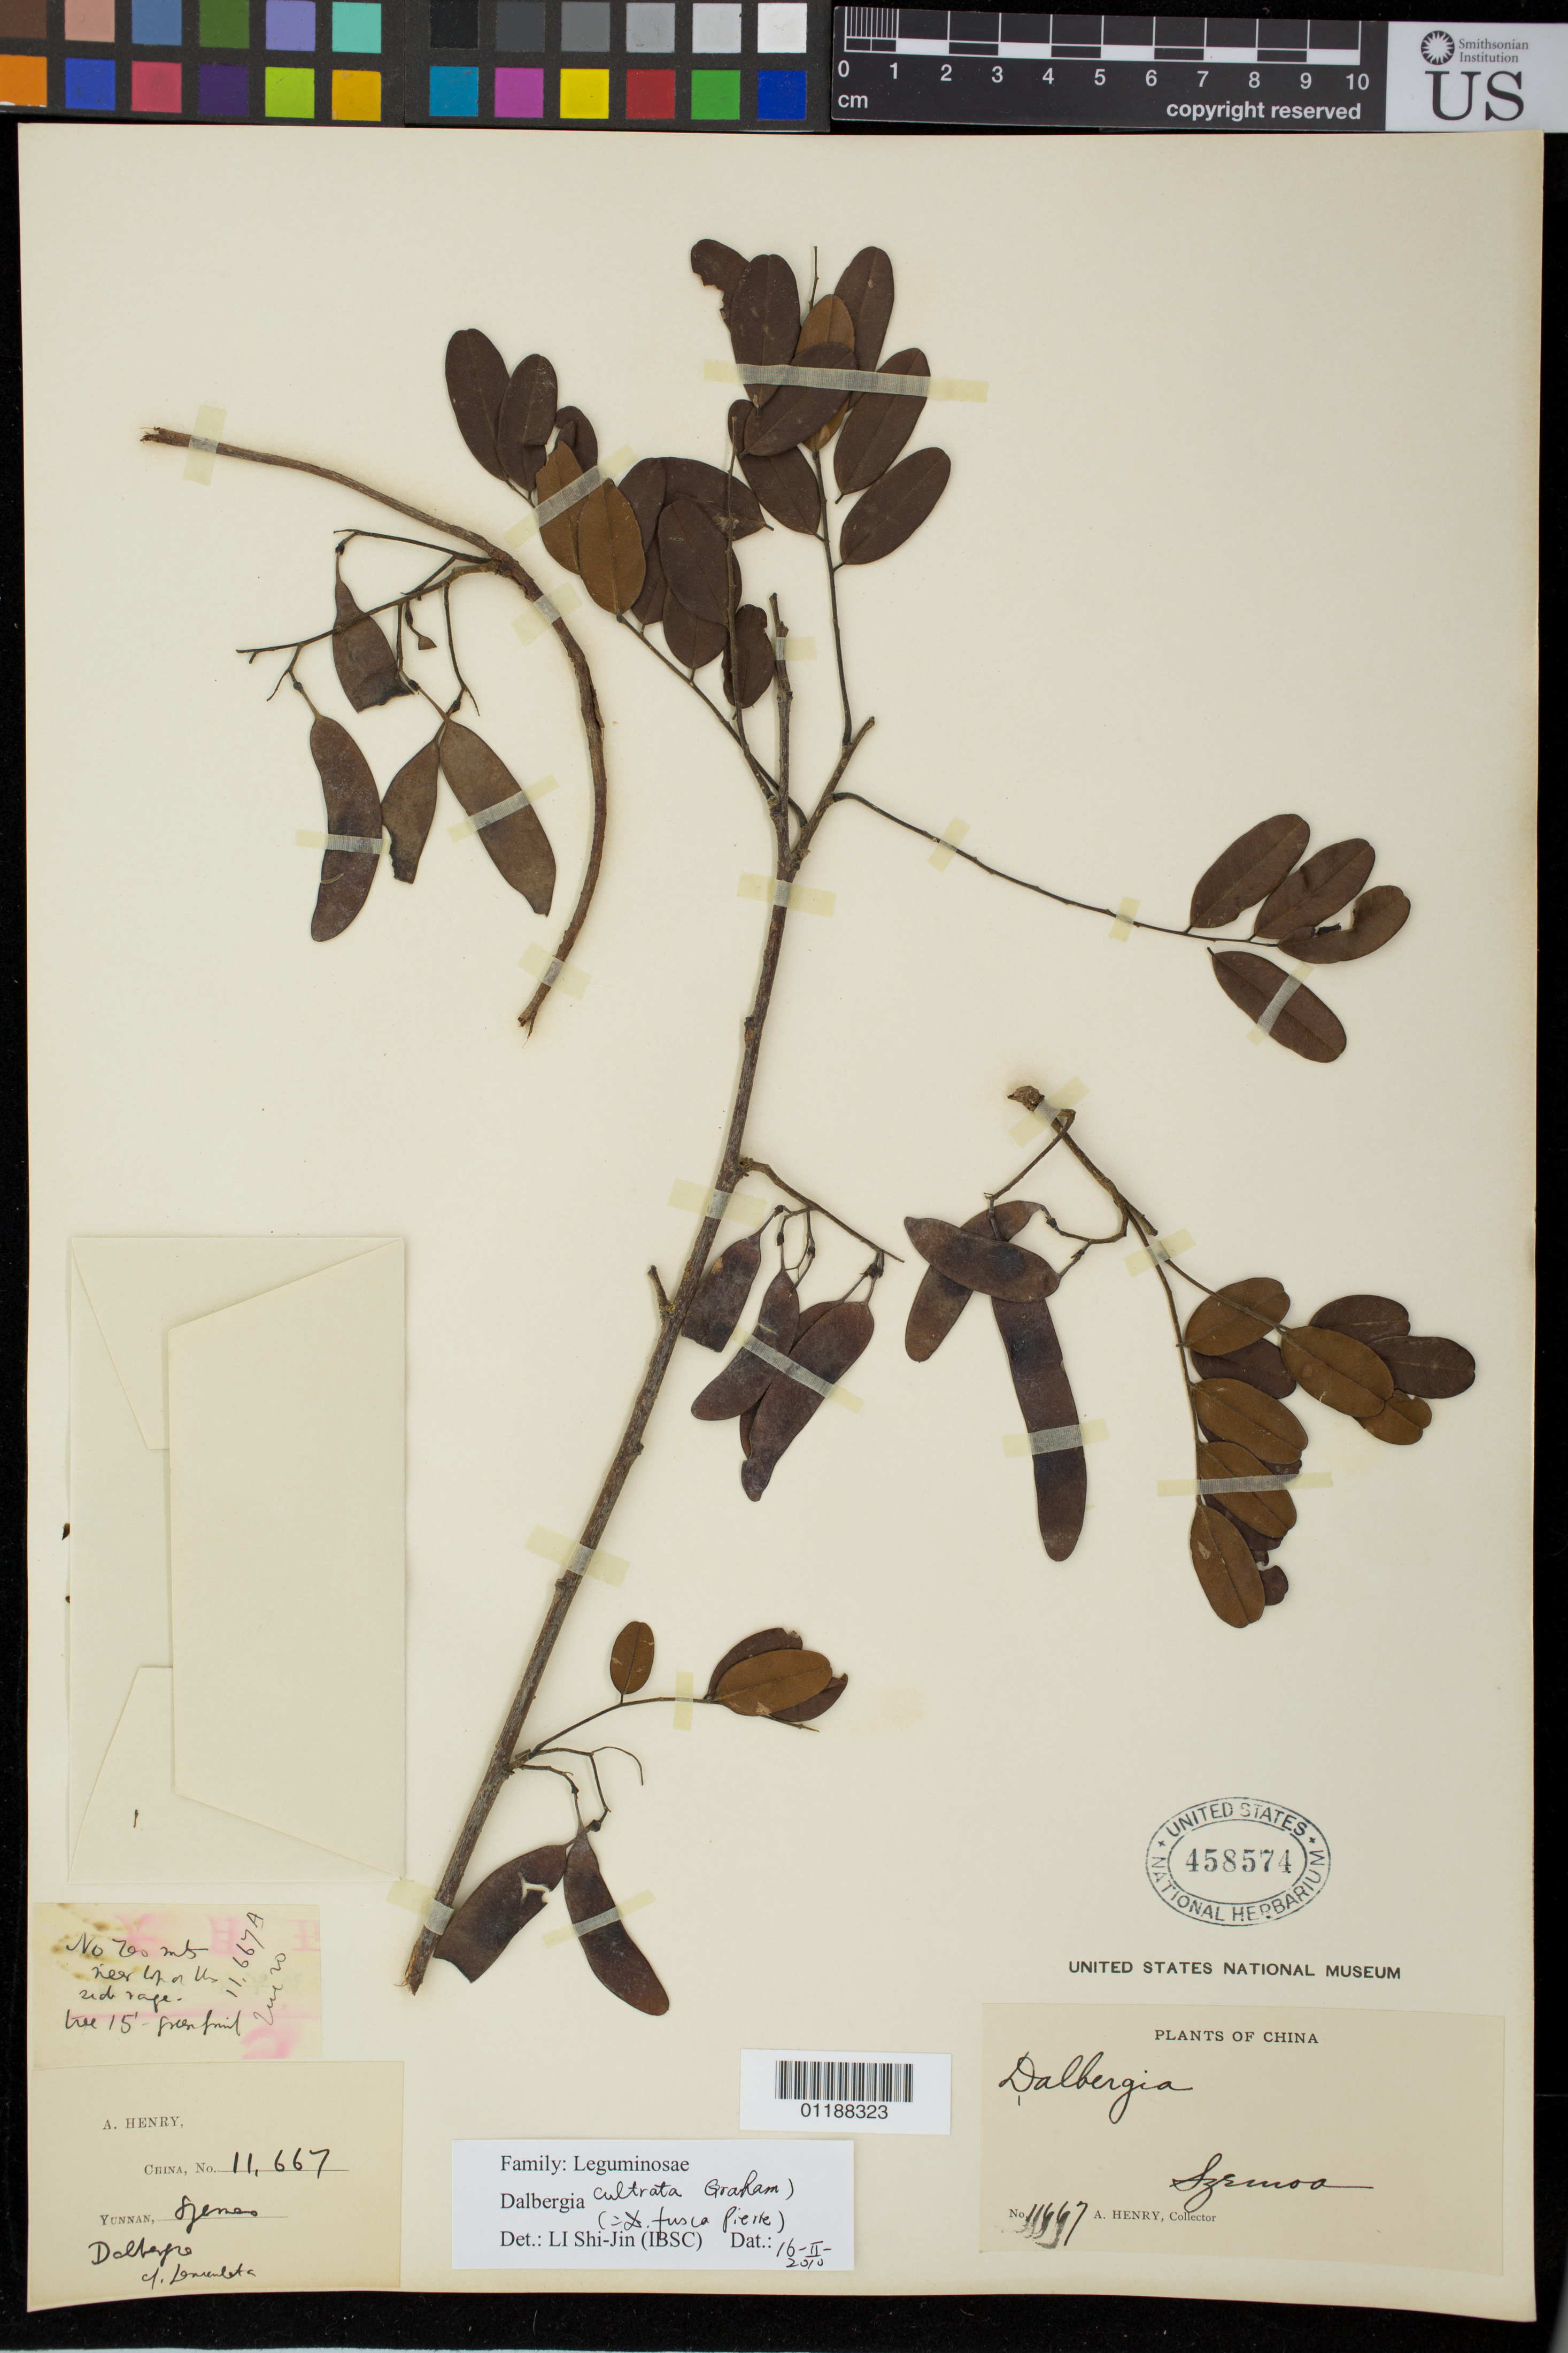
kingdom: Plantae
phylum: Tracheophyta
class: Magnoliopsida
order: Fabales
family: Fabaceae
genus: Dalbergia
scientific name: Dalbergia cultrata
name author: Graham ex Benth.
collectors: A. Henry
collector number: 11667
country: China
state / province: Yunnan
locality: Szemoa.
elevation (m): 1300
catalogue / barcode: US 458574